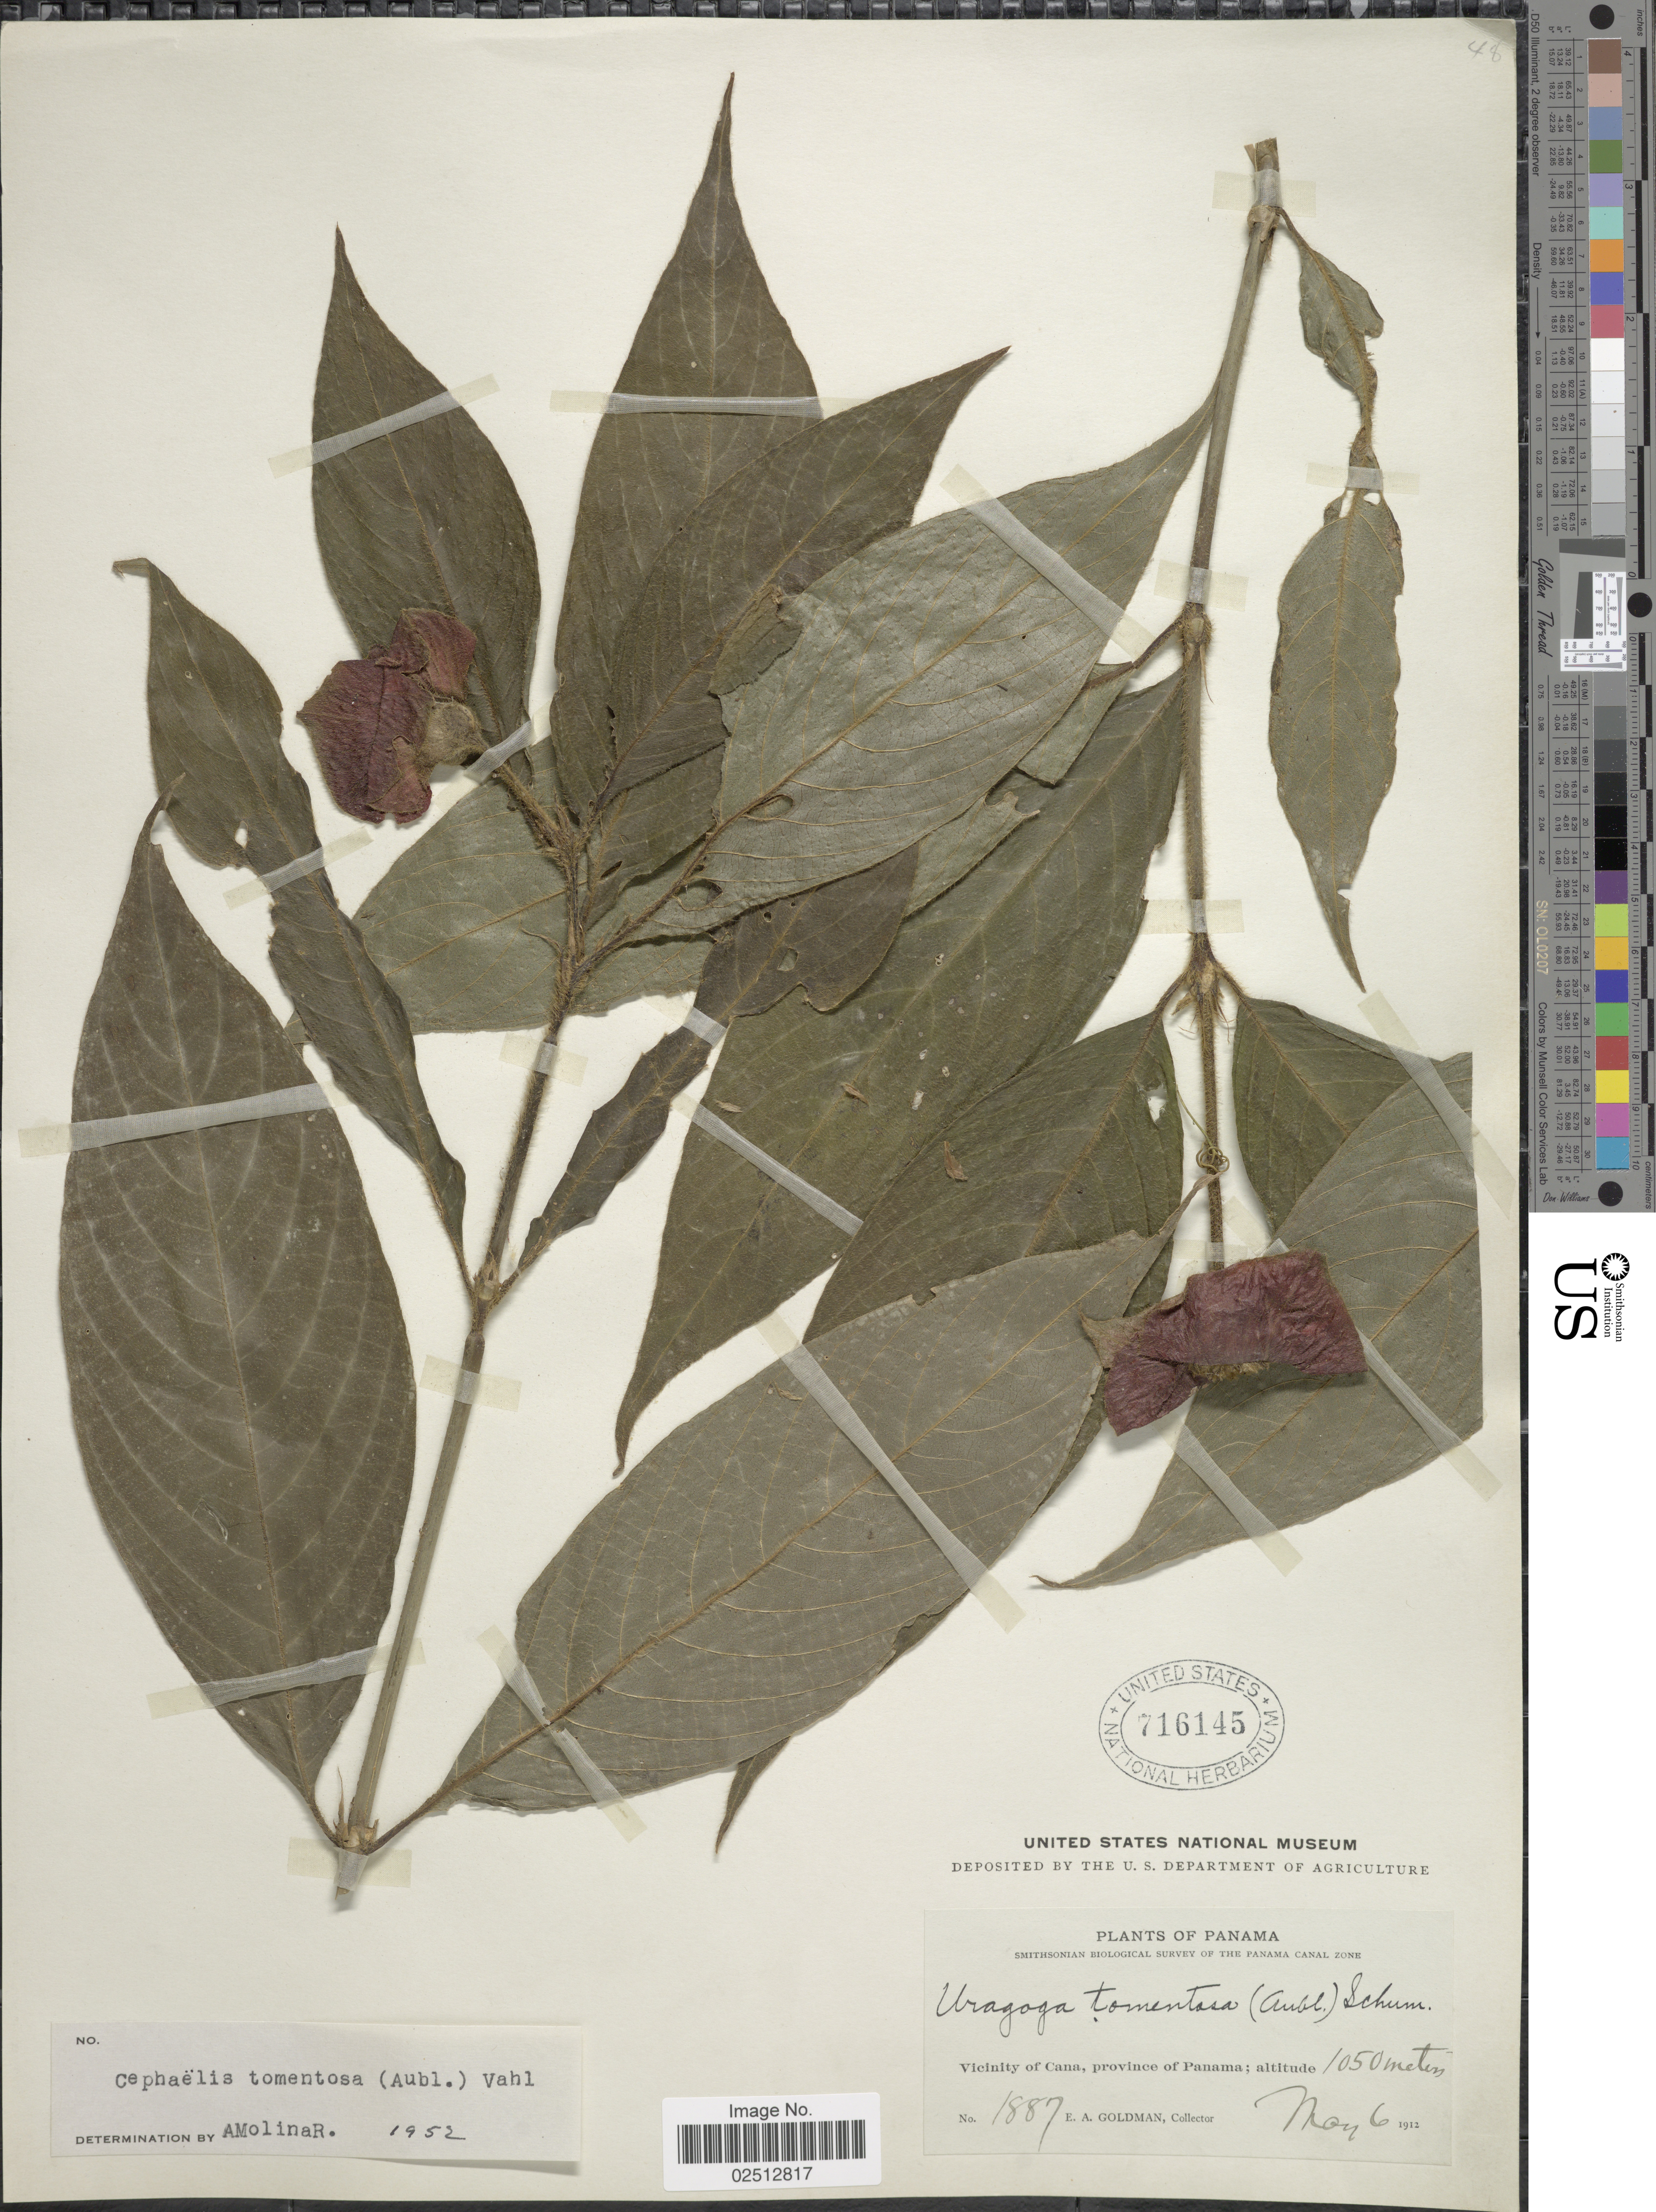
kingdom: Plantae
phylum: Tracheophyta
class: Magnoliopsida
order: Gentianales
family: Rubiaceae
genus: Psychotria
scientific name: Psychotria poeppigiana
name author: Müll. Arg.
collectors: E. A. Goldman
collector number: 1887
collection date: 1912-05-06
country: Panama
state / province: Panamá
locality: Vicinity of Cana, province of Panama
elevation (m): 1050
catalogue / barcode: US 716145